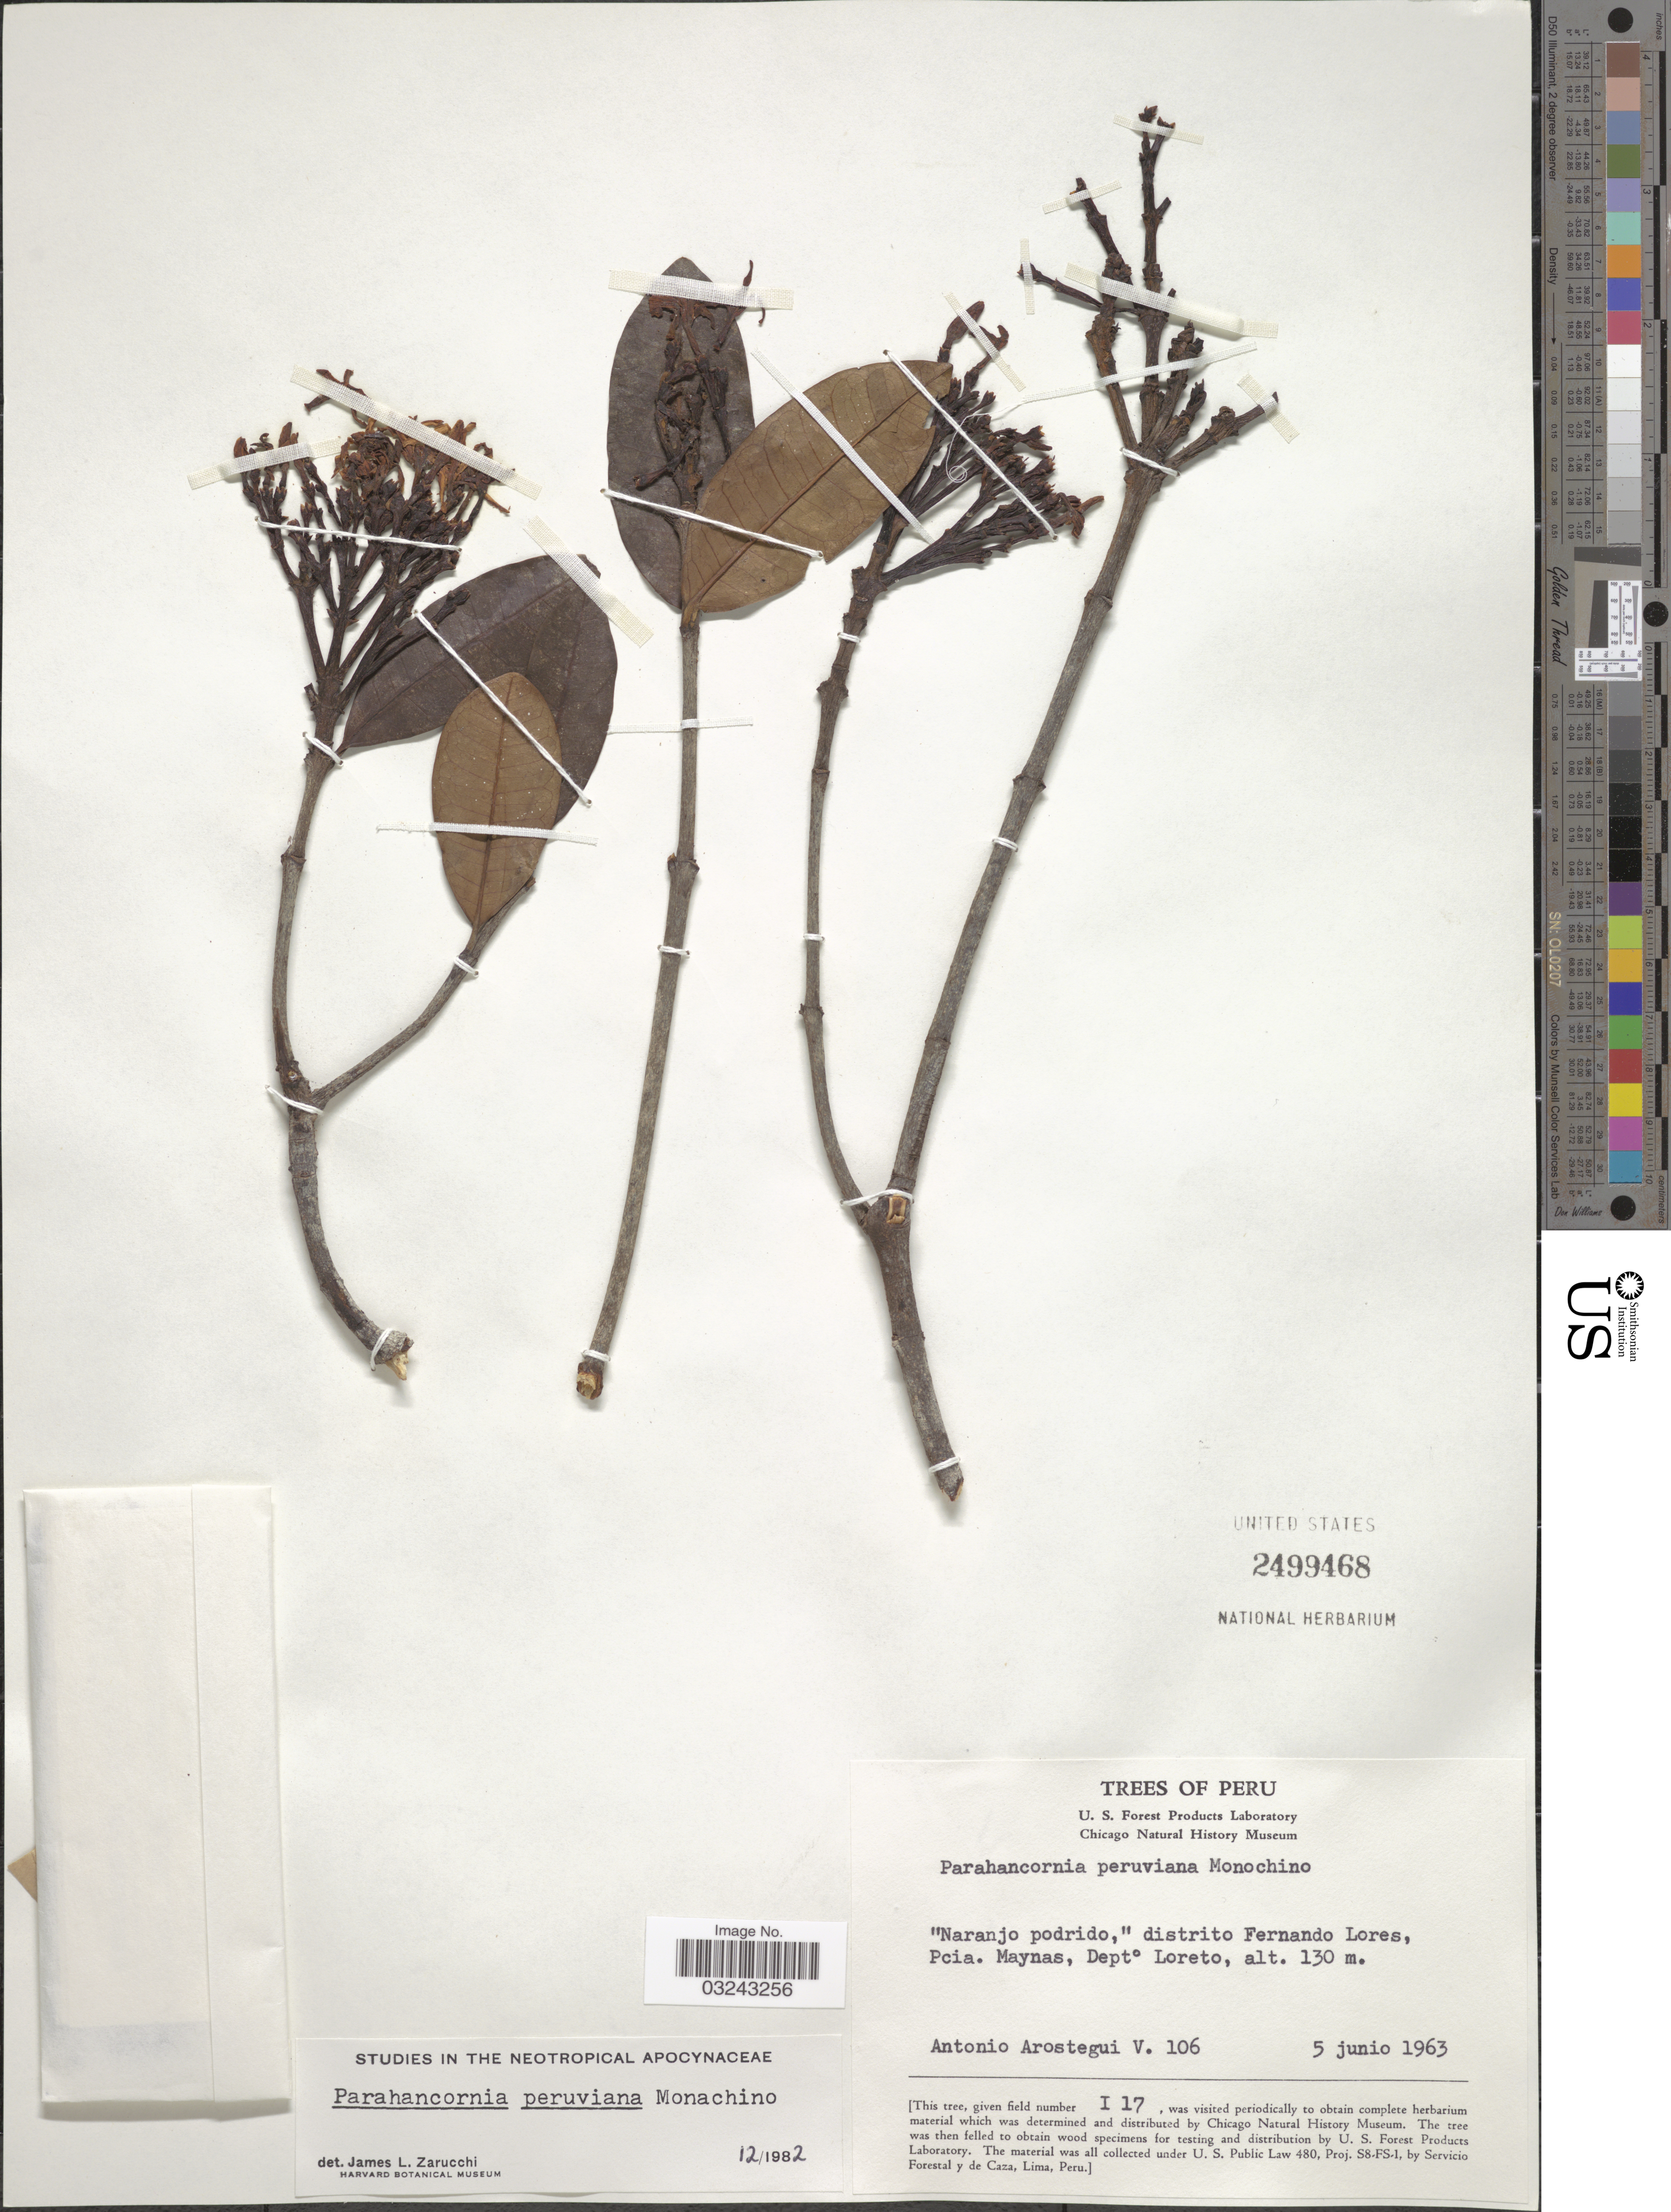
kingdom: Plantae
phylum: Tracheophyta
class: Magnoliopsida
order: Gentianales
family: Apocynaceae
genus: Parahancornia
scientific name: Parahancornia peruviana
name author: Monach.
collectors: A. Arostegui V.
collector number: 106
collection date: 1963-06-05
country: Peru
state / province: Loreto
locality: Naranjo podrido,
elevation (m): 130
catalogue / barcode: US 2499468